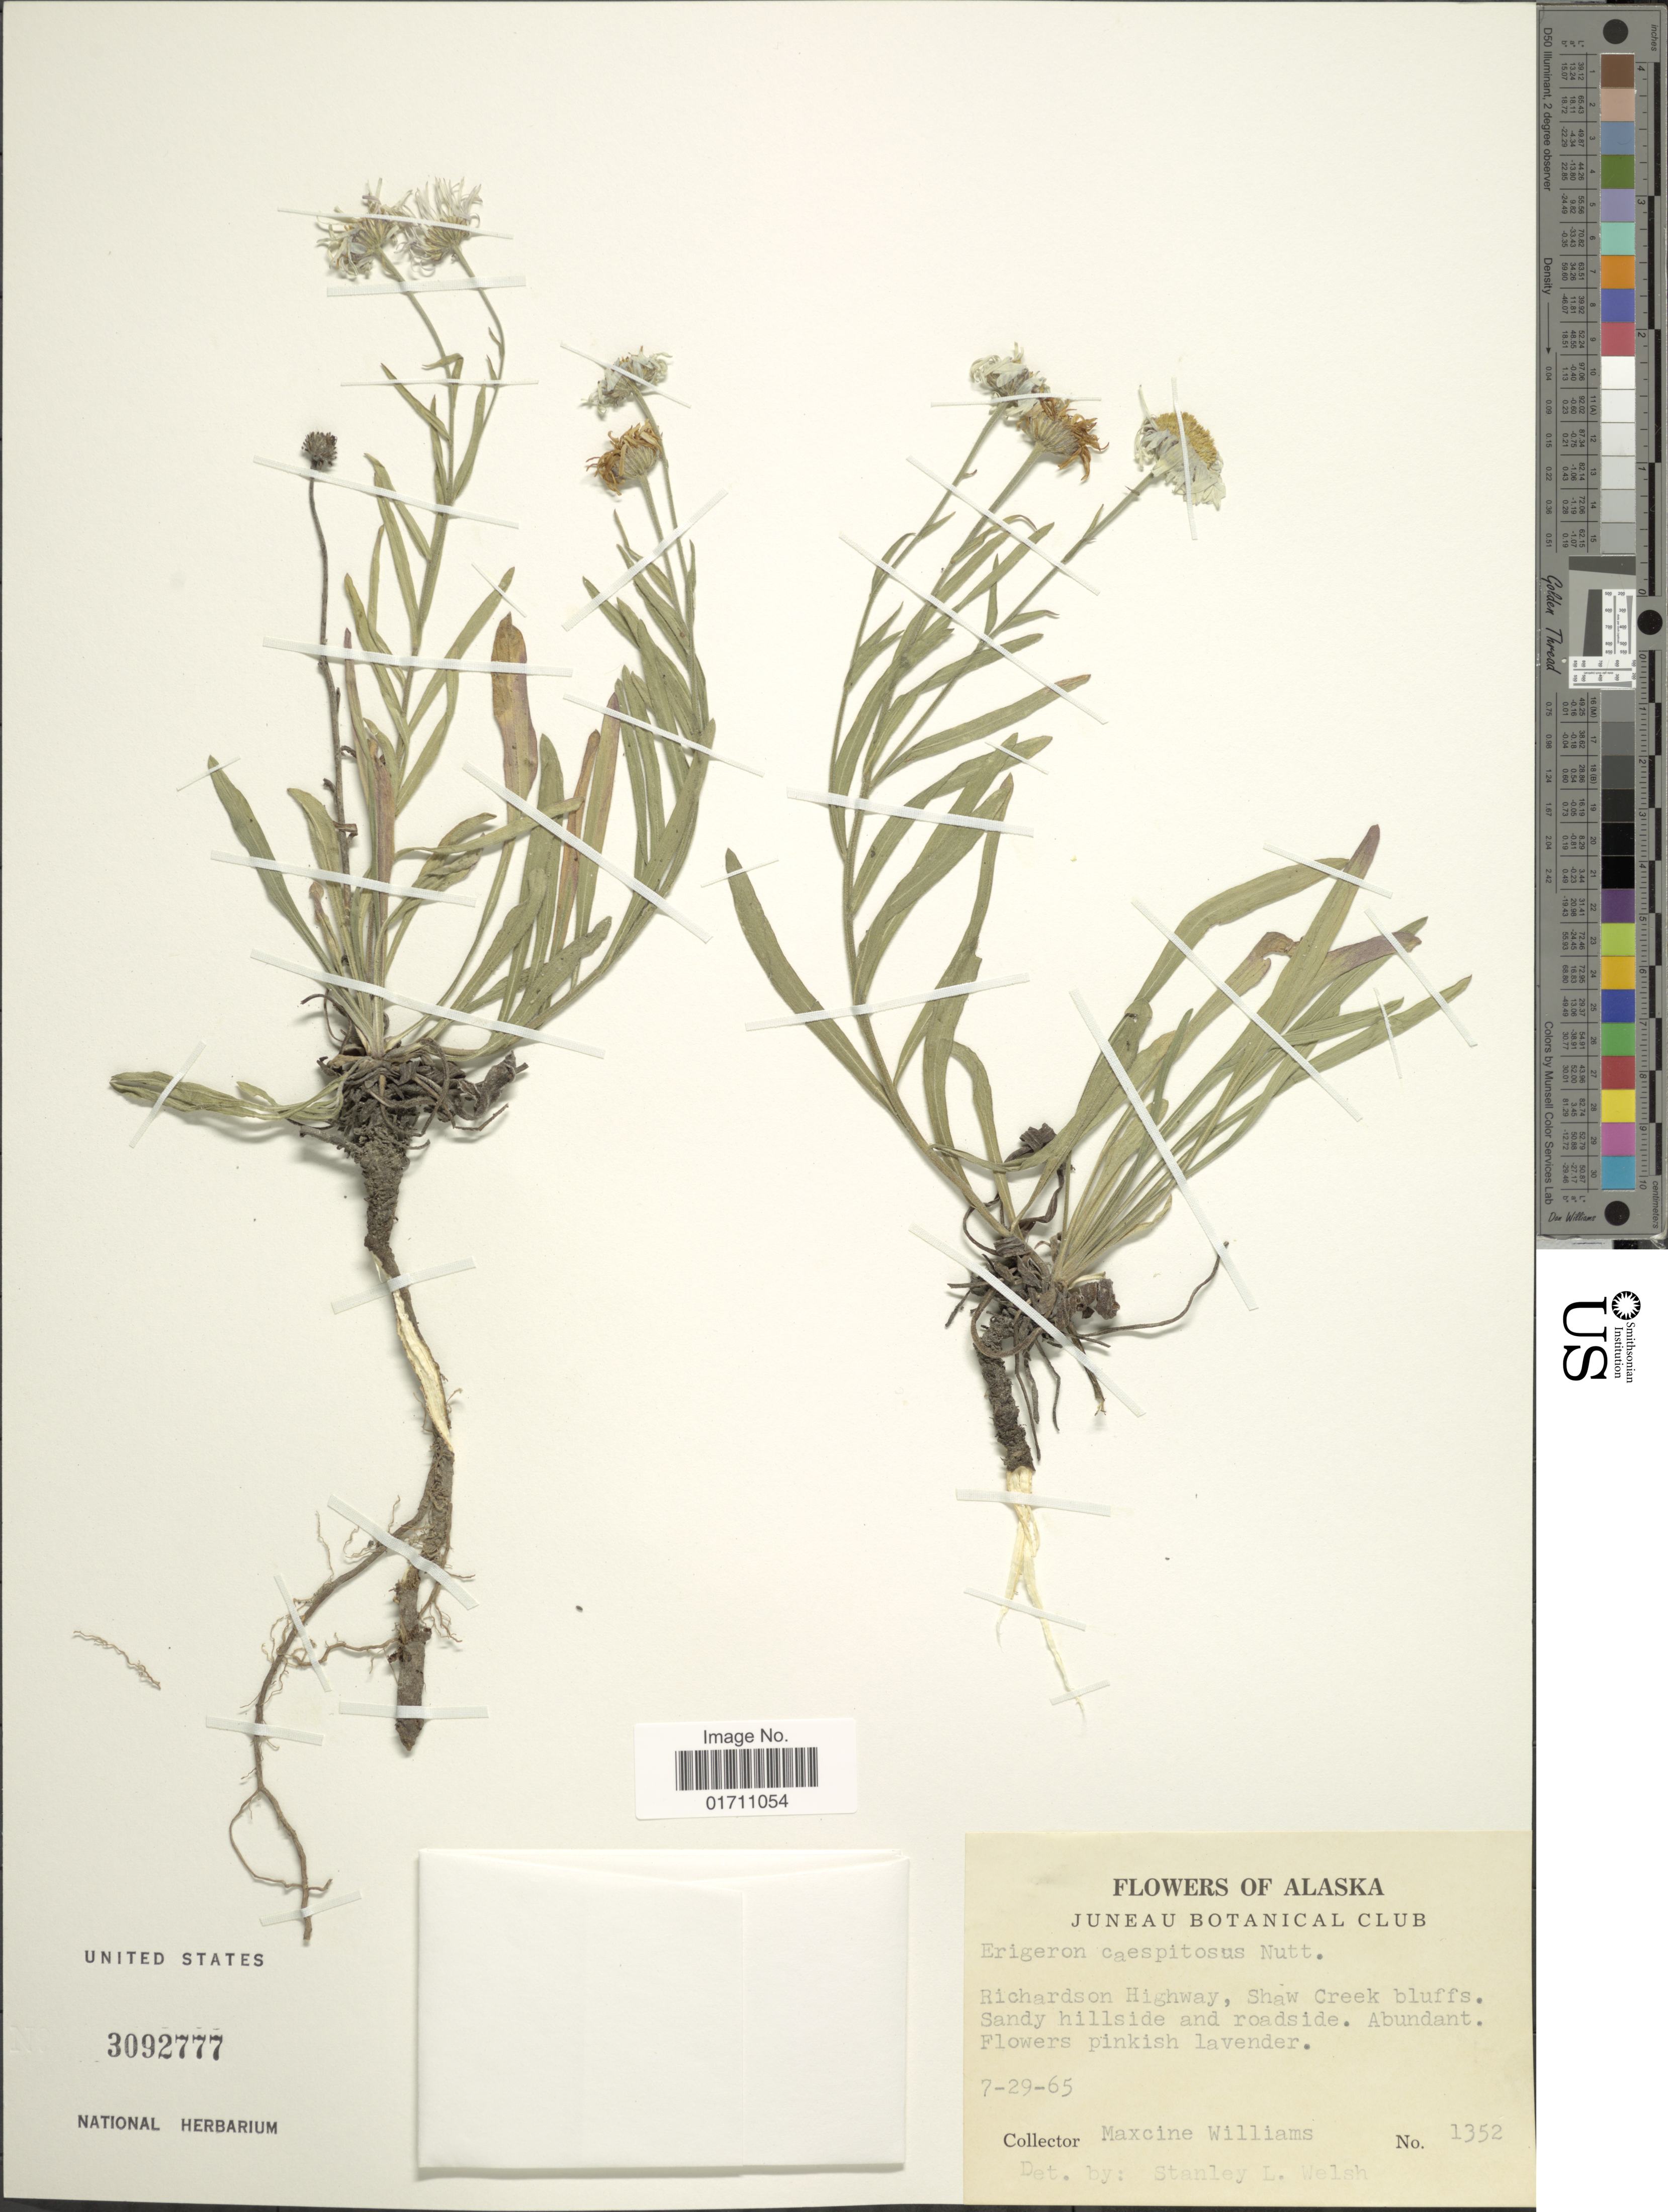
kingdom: Plantae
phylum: Tracheophyta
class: Magnoliopsida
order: Asterales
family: Asteraceae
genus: Erigeron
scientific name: Erigeron caespitosus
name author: Nutt.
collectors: Mr. Williams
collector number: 1352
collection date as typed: Transcribed d/m/y: 29/7/65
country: United States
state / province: Alaska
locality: Richardson Highway, Shaw Creek bluffs. Sandy hillside and roadside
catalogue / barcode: US 3092777